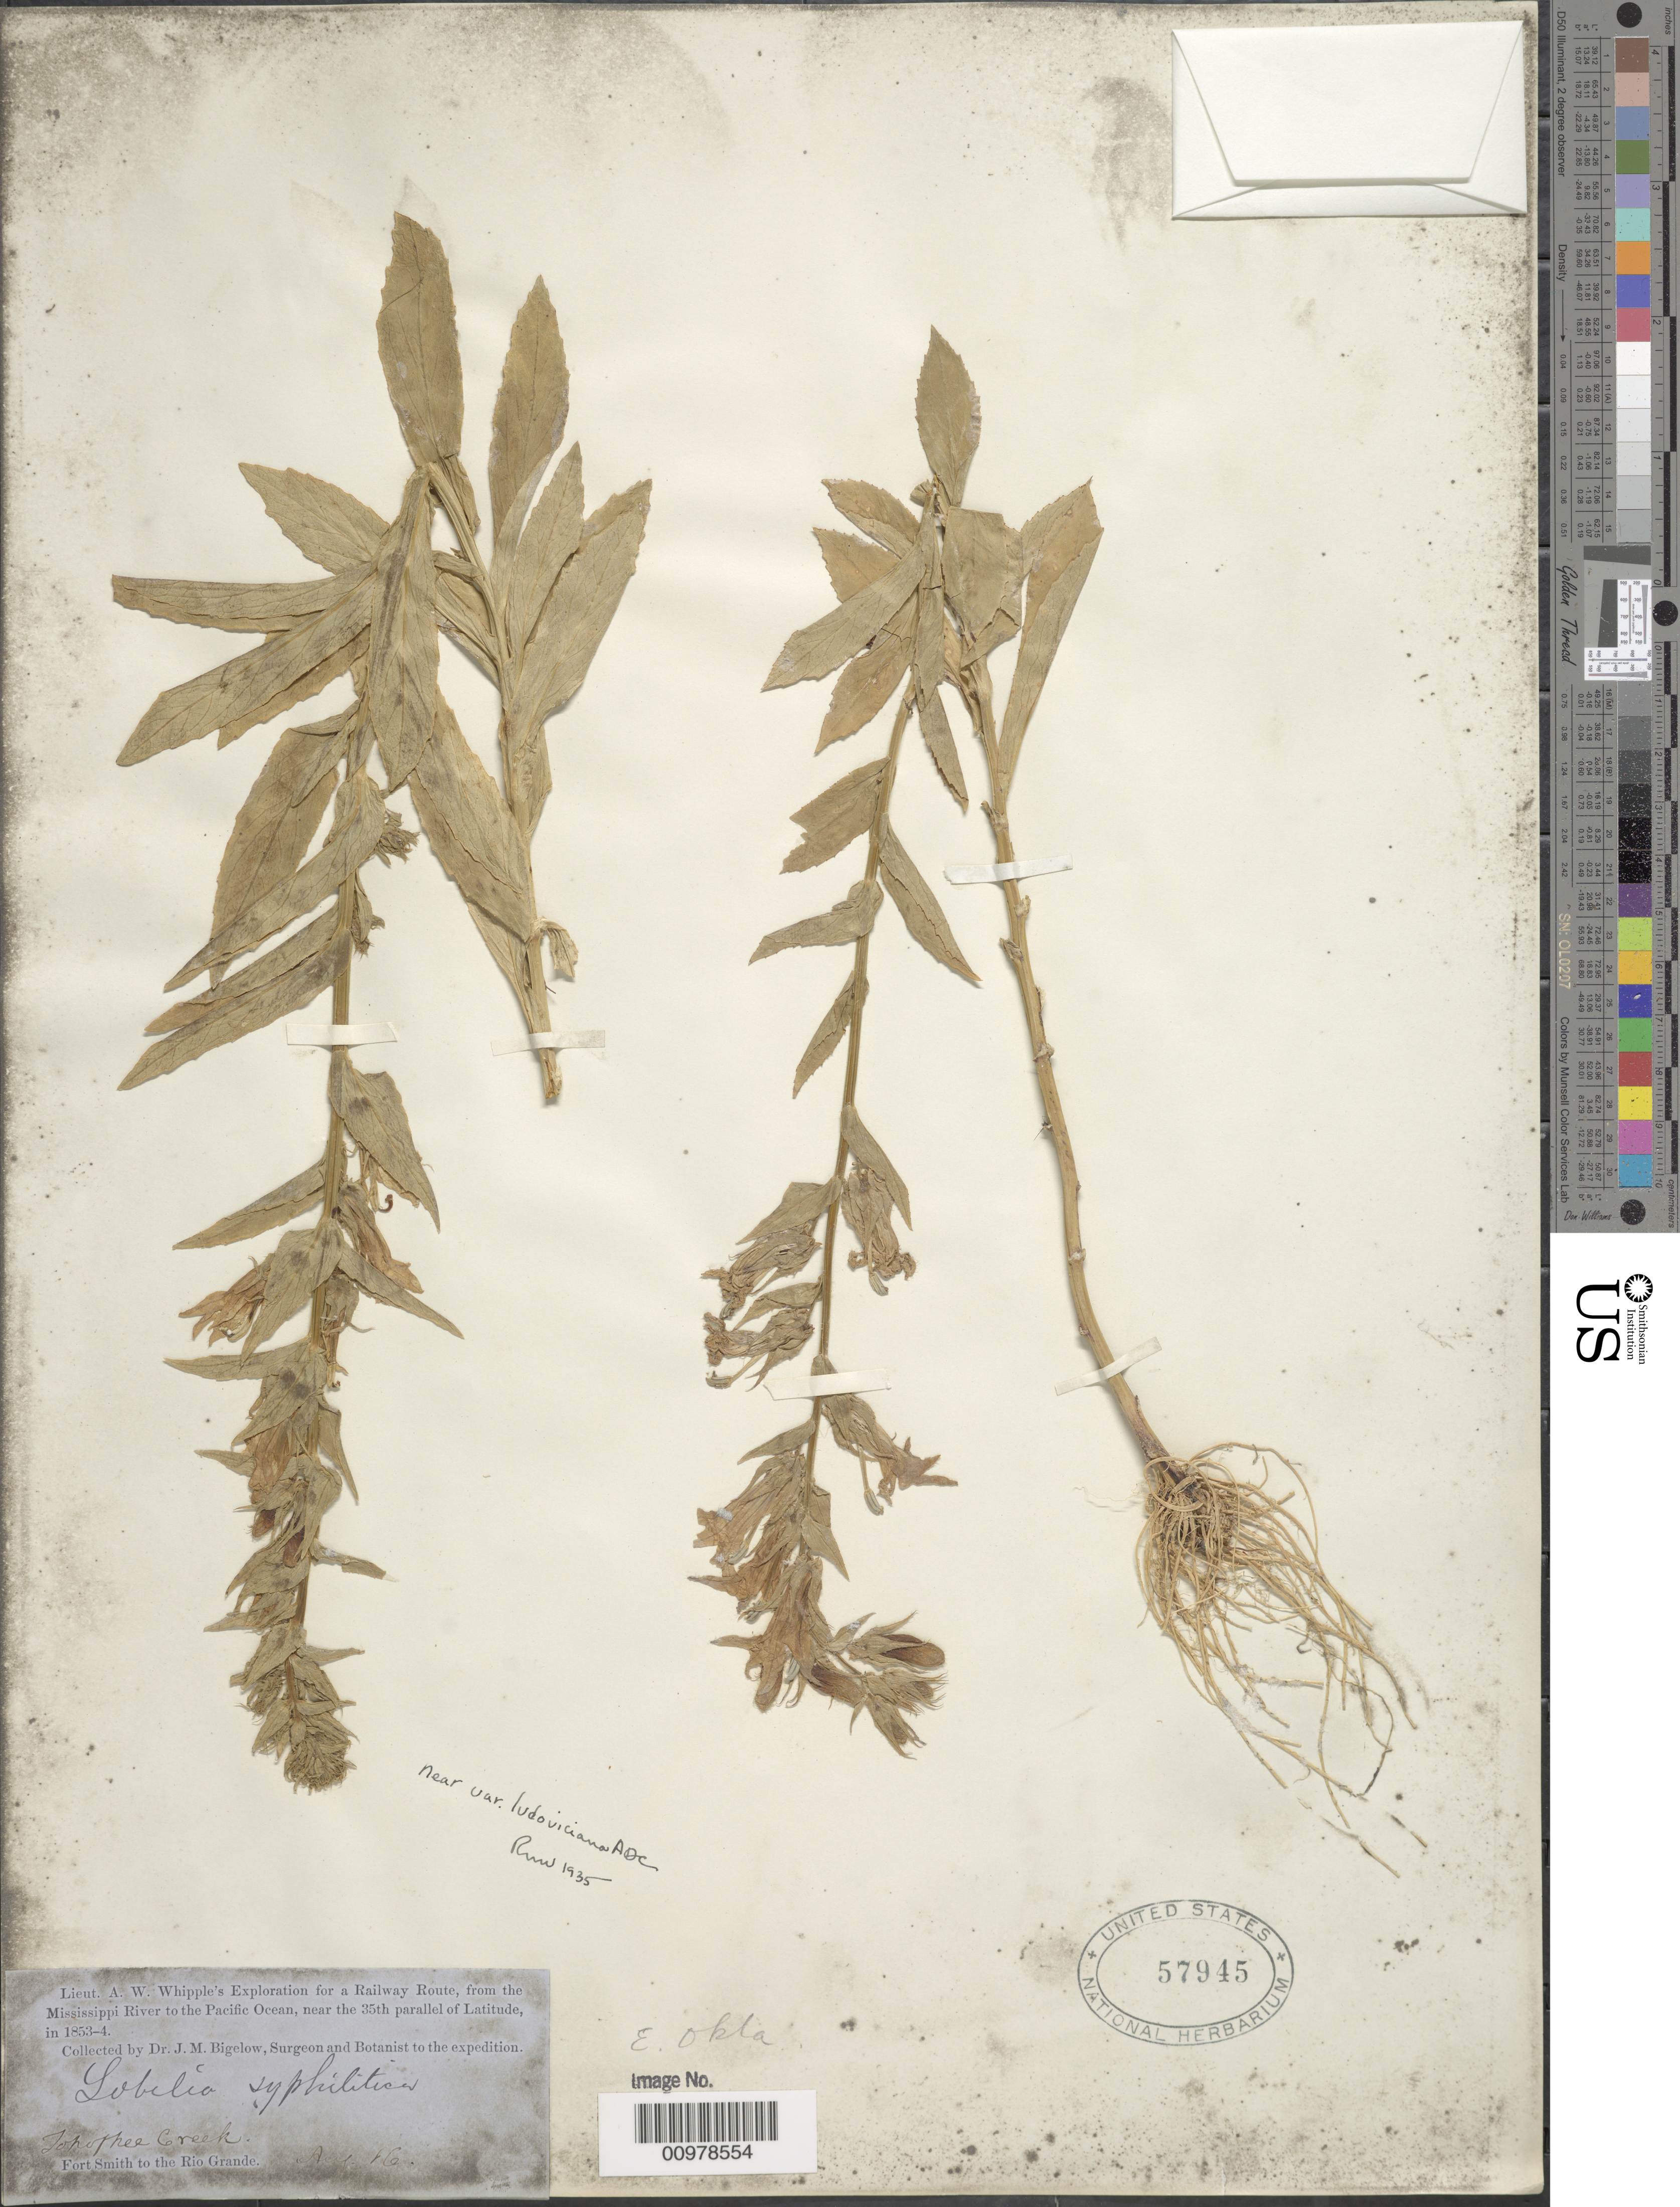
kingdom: Plantae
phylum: Tracheophyta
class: Magnoliopsida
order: Asterales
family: Campanulaceae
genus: Lobelia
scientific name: Lobelia siphilitica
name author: L.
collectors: J. M. Bigelow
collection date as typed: Aug 16 1853-54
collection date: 1853-08-16 or 1854-08-16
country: United States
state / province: Oklahoma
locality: Topofkee Creek, Fort Smith to Rio Grande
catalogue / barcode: US 57945